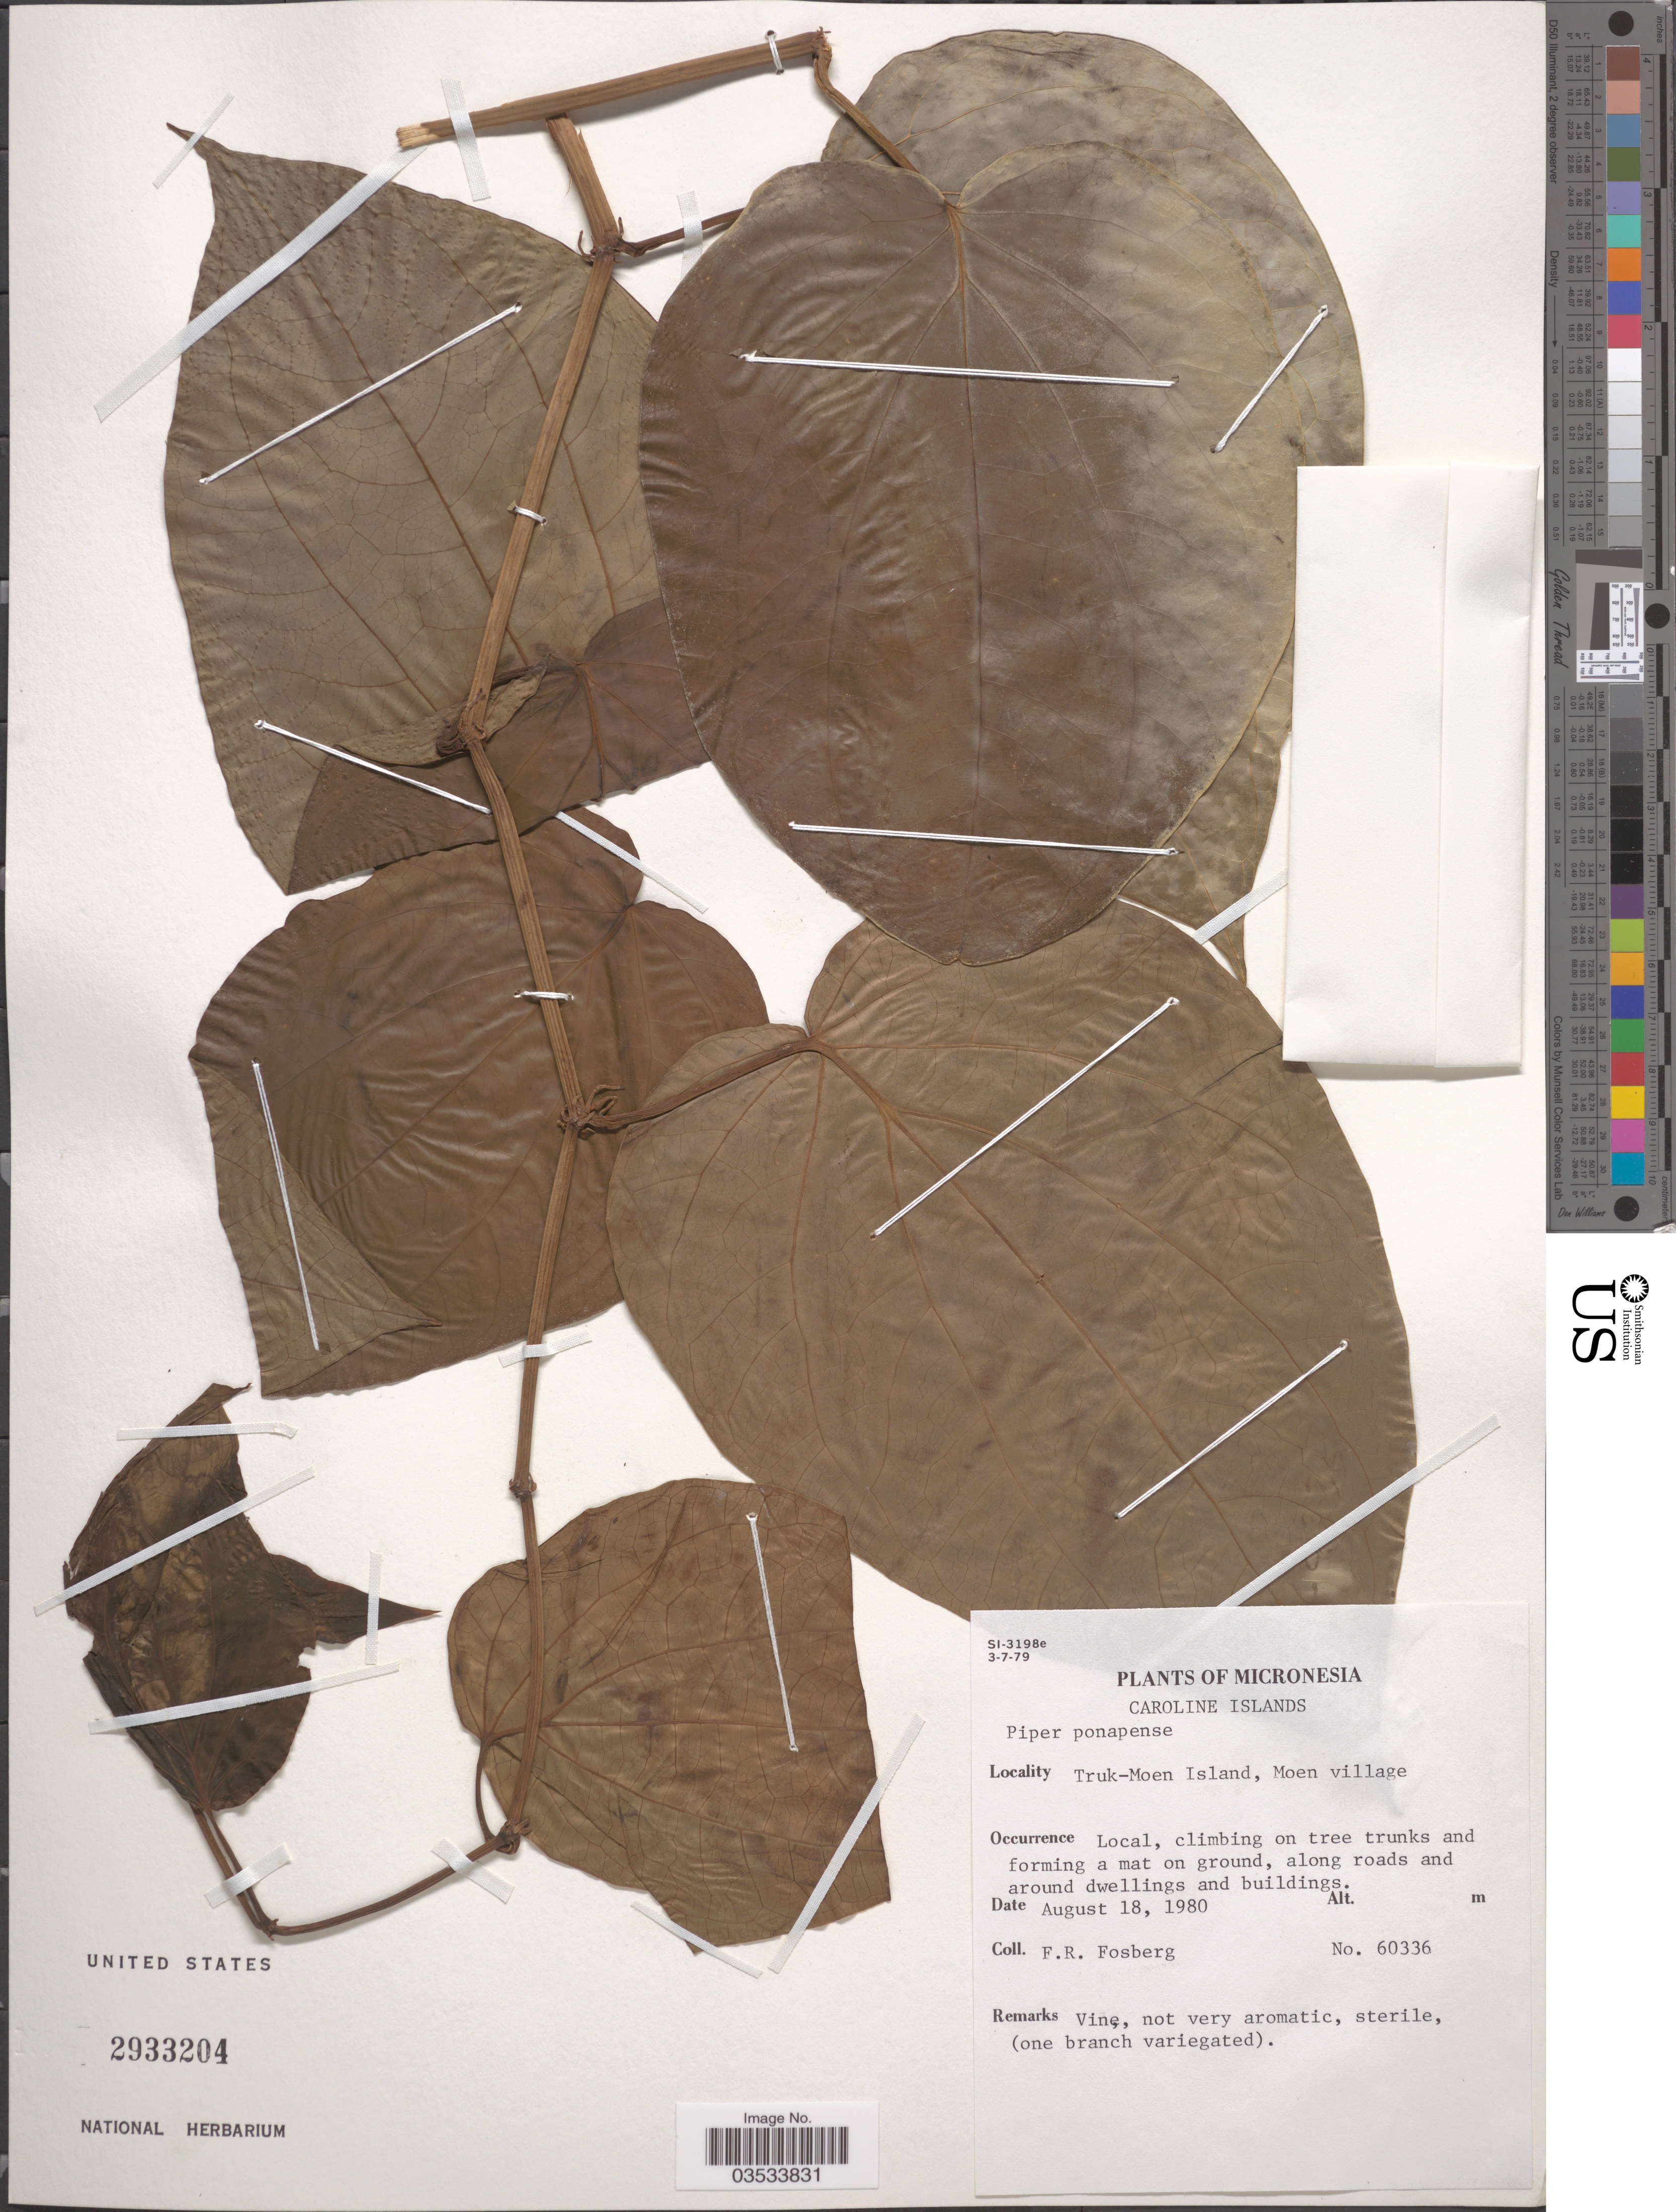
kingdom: Plantae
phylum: Tracheophyta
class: Magnoliopsida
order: Piperales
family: Piperaceae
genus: Piper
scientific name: Piper ponapense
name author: C. DC.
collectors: F. R. Fosberg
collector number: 60336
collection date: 1980-08-18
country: Micronesia, Federated States of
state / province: Truk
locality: Micronesia. Caroline Islands. Truk-Moen Island, Moen village.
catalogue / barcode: US 2933204